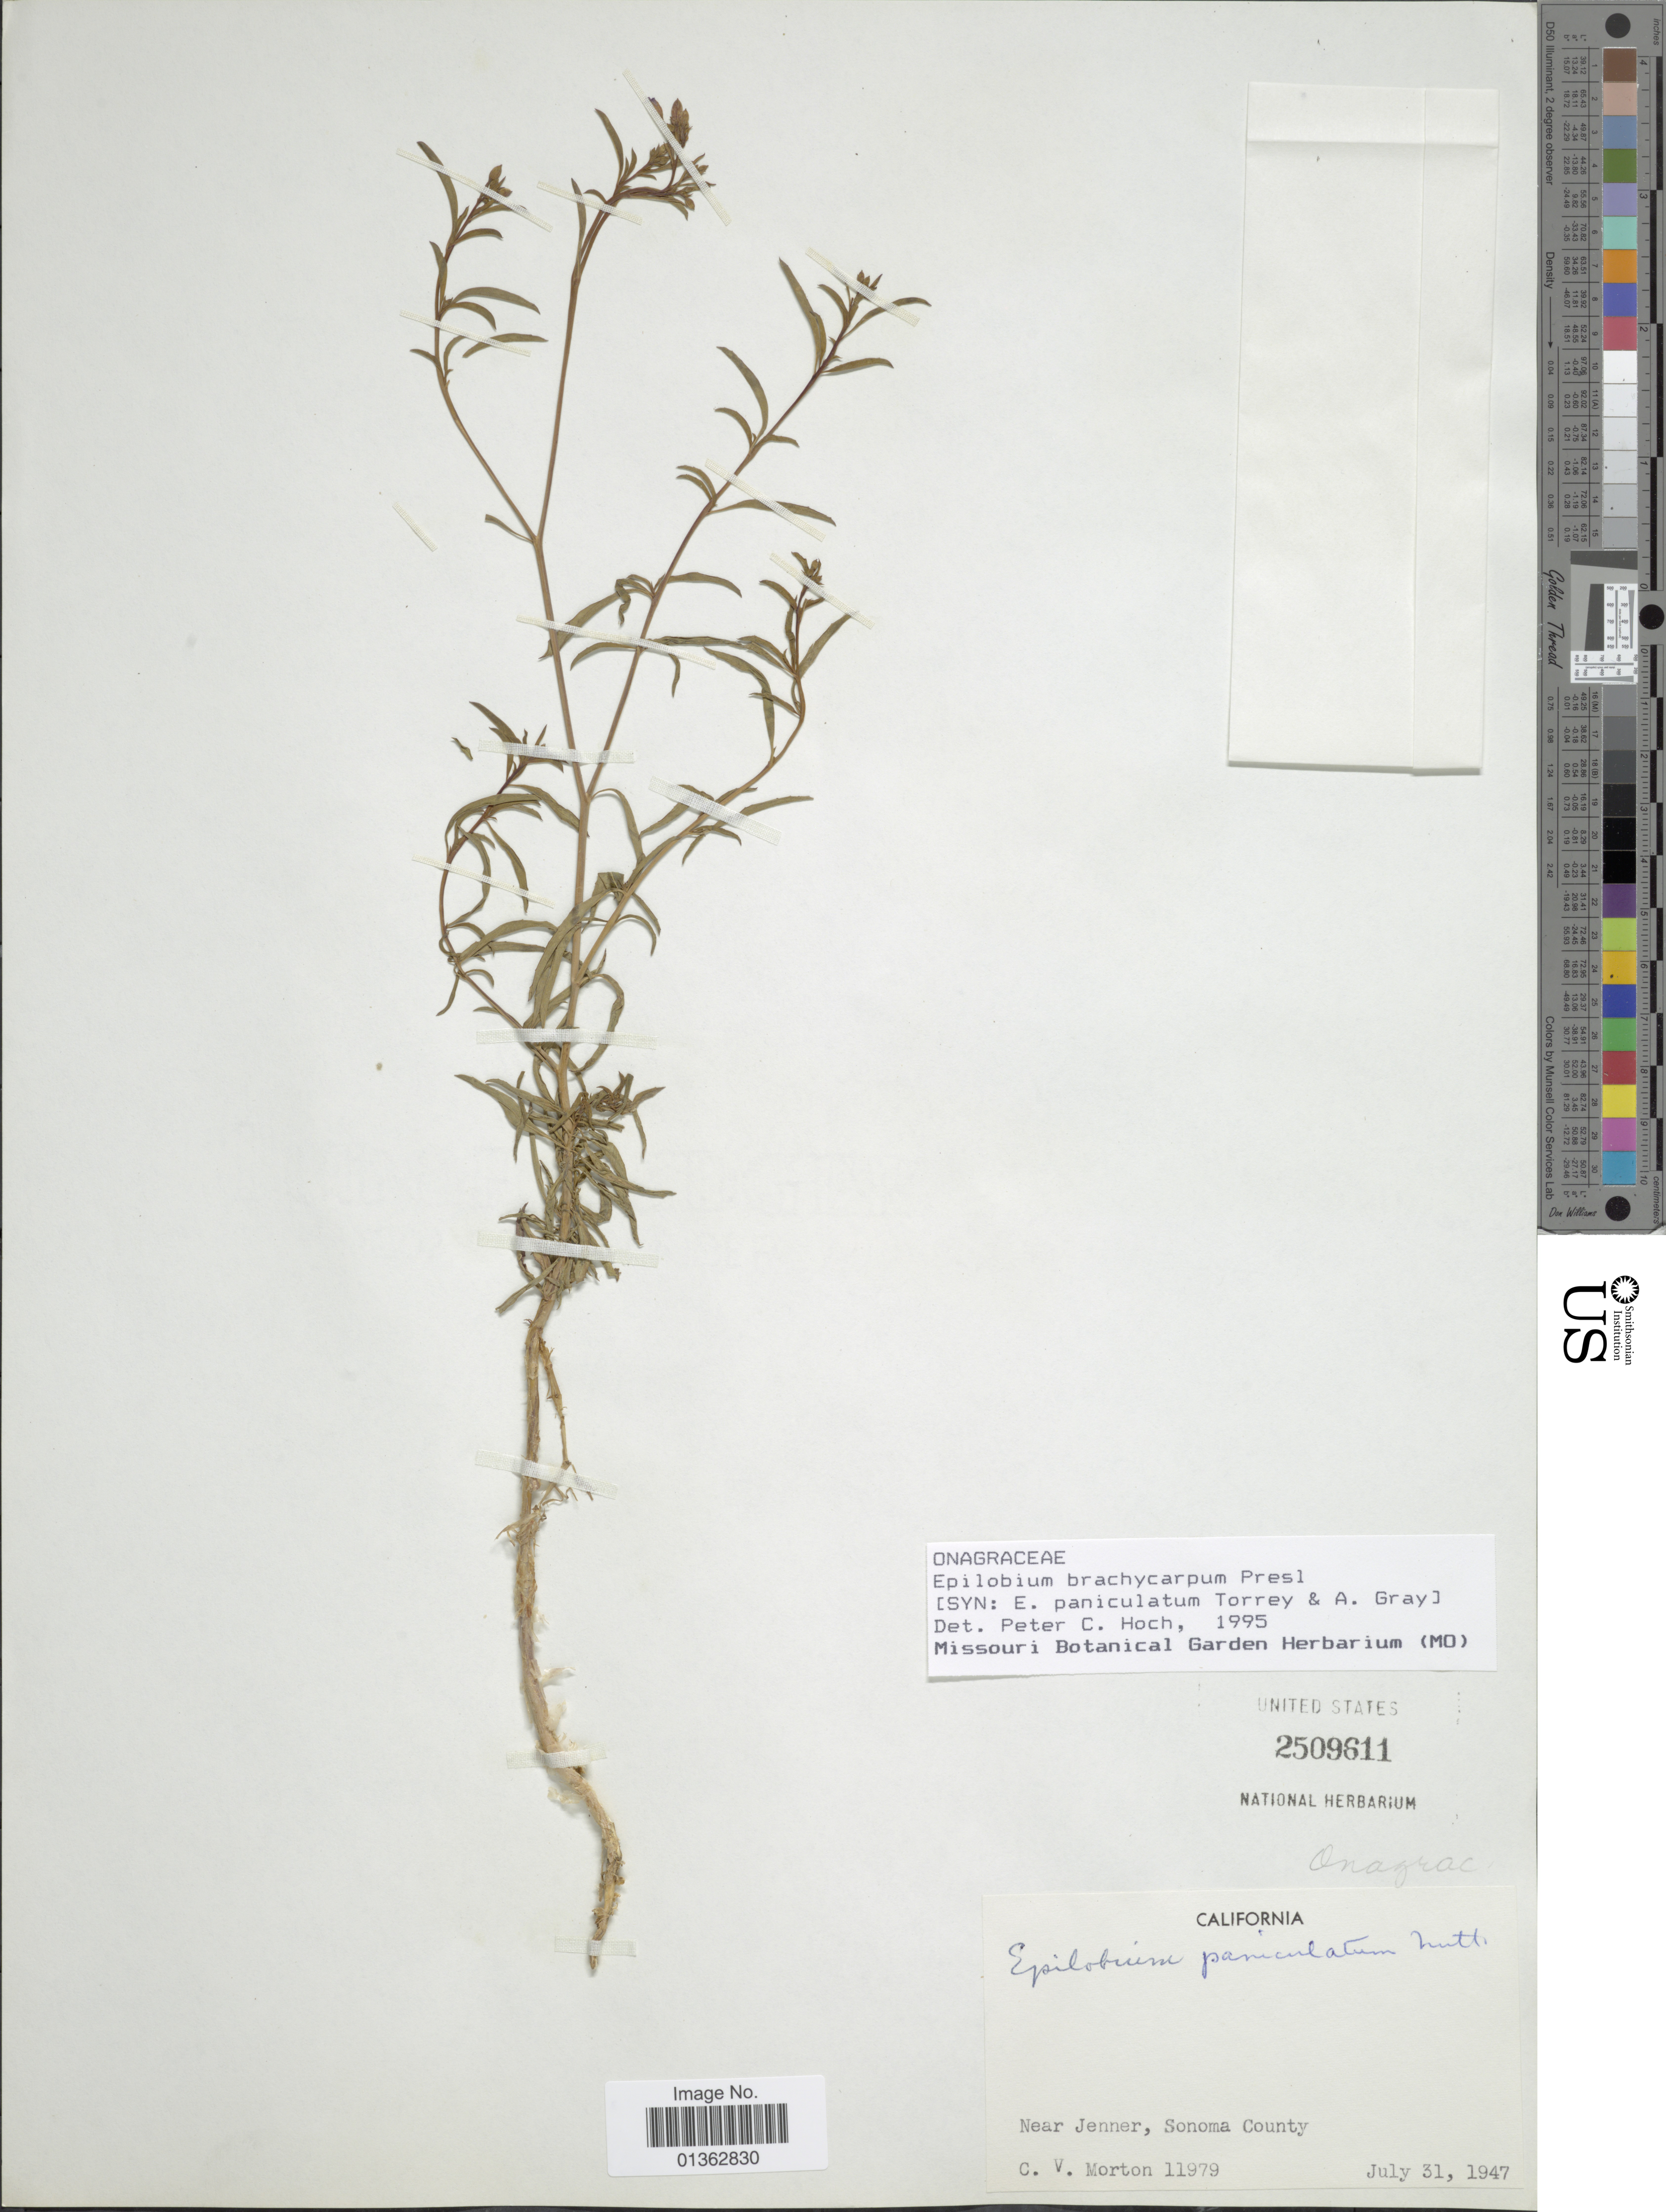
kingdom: Plantae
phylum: Tracheophyta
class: Magnoliopsida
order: Myrtales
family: Onagraceae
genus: Epilobium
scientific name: Epilobium brachycarpum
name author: C. Presl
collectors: C. V. Morton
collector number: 11979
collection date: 1947-07-31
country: United States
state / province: California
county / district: Sonoma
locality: Near Jenner, Sonoma County.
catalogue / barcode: US 2509611